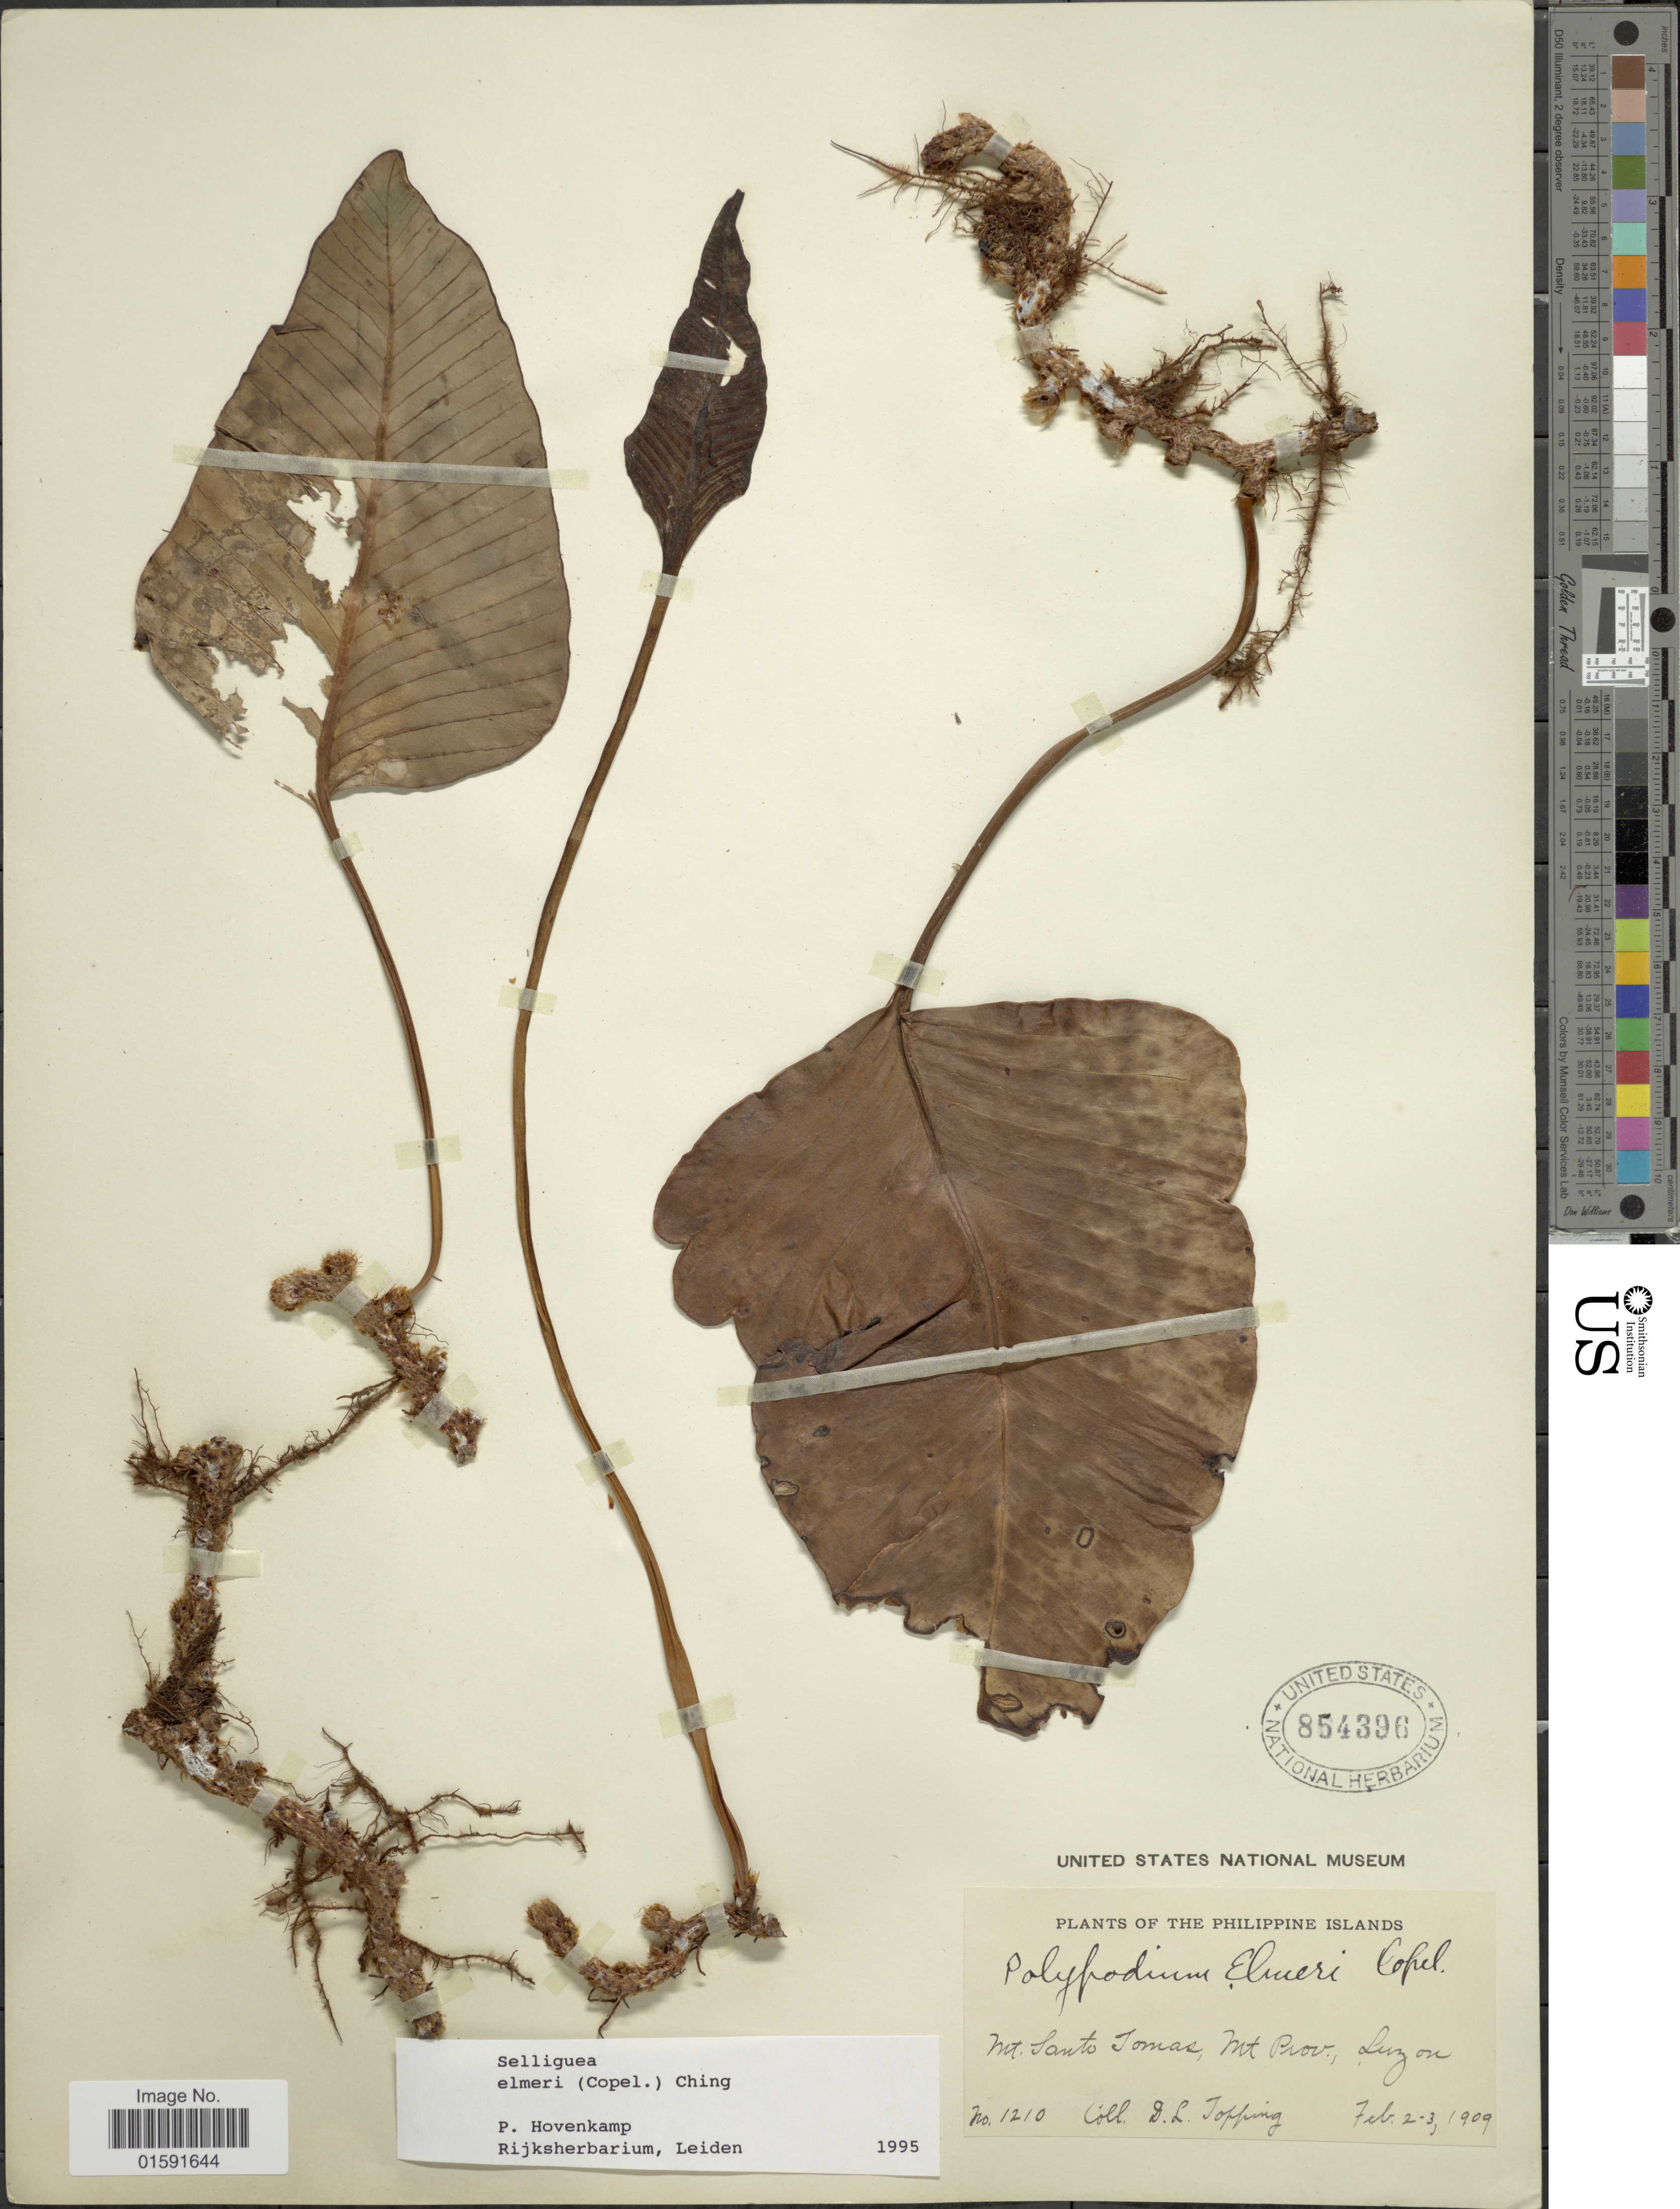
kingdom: Plantae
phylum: Tracheophyta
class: Polypodiopsida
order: Polypodiales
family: Polypodiaceae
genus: Selliguea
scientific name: Selliguea elmeri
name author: (Copel.) Ching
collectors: D. L. Topping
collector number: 1210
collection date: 1909-02-02/1909-02-03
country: Philippines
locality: Mt. Santo Tomas, Mt. Prov., Luzon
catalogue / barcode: US 854396